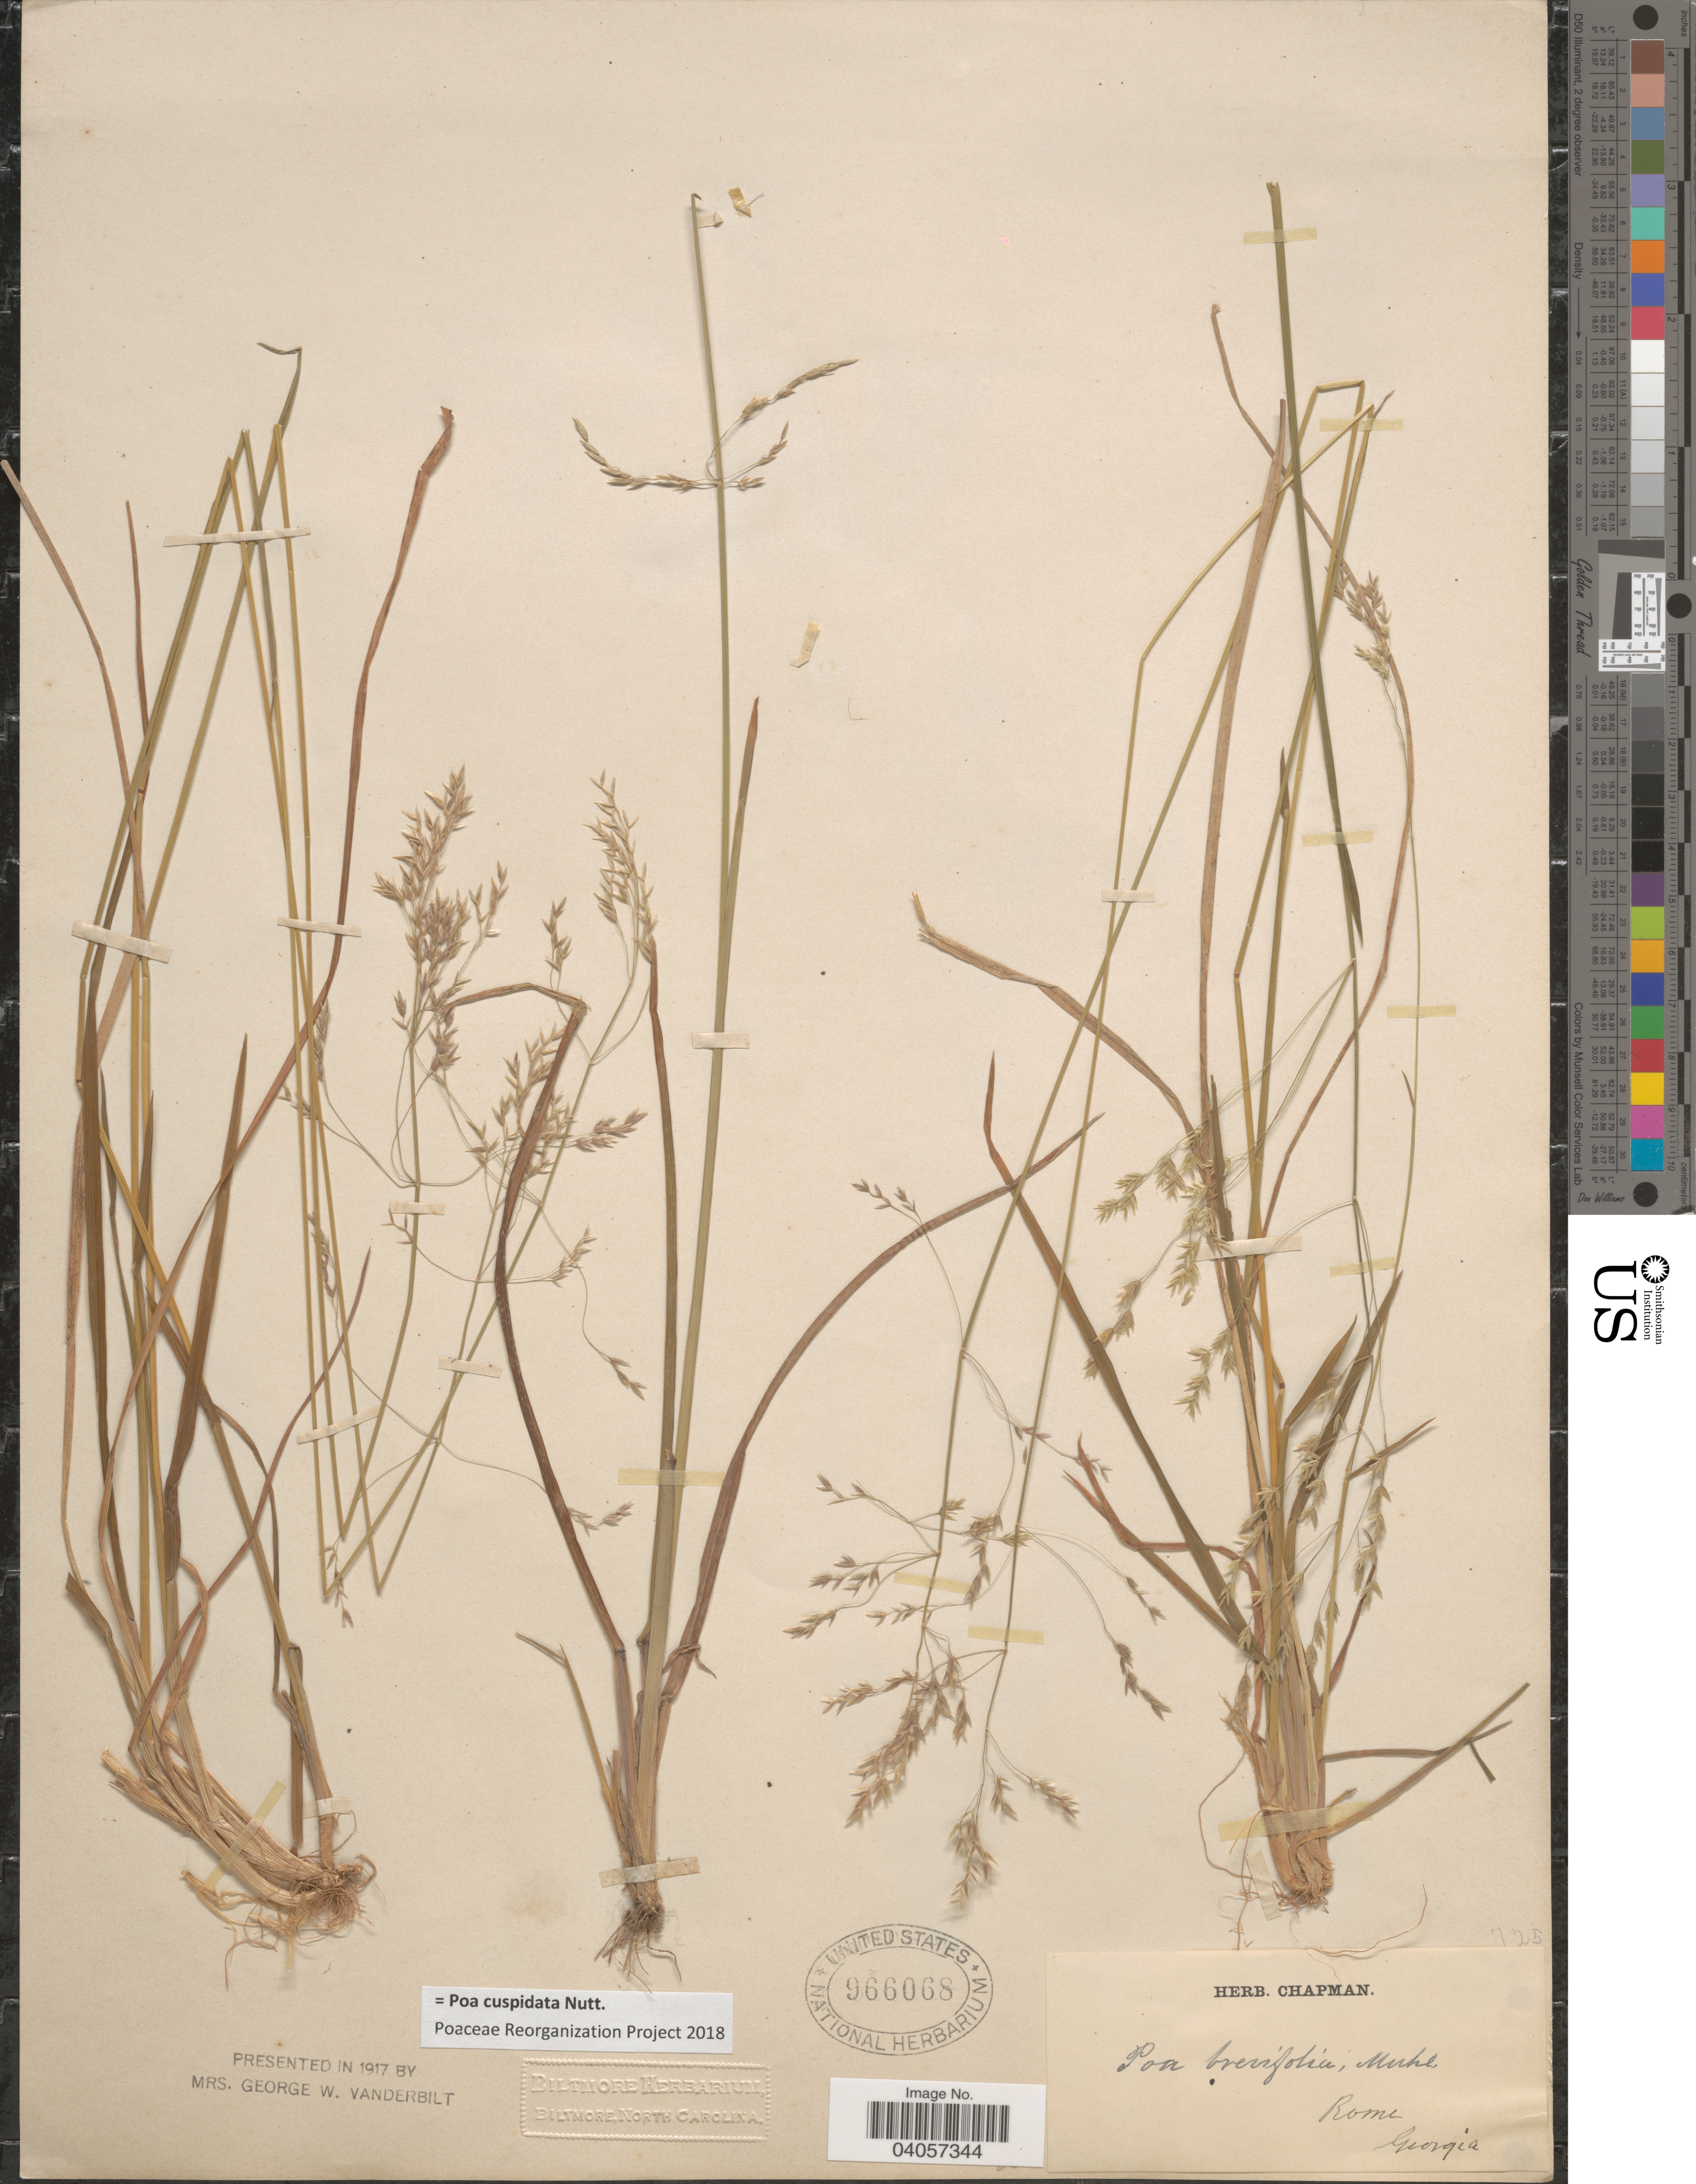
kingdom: Plantae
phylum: Tracheophyta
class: Liliopsida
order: Poales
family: Poaceae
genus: Poa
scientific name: Poa cuspidata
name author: Nutt.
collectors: ex herb. Chapman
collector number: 725?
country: United States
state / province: Georgia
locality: Rome.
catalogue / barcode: US 966068